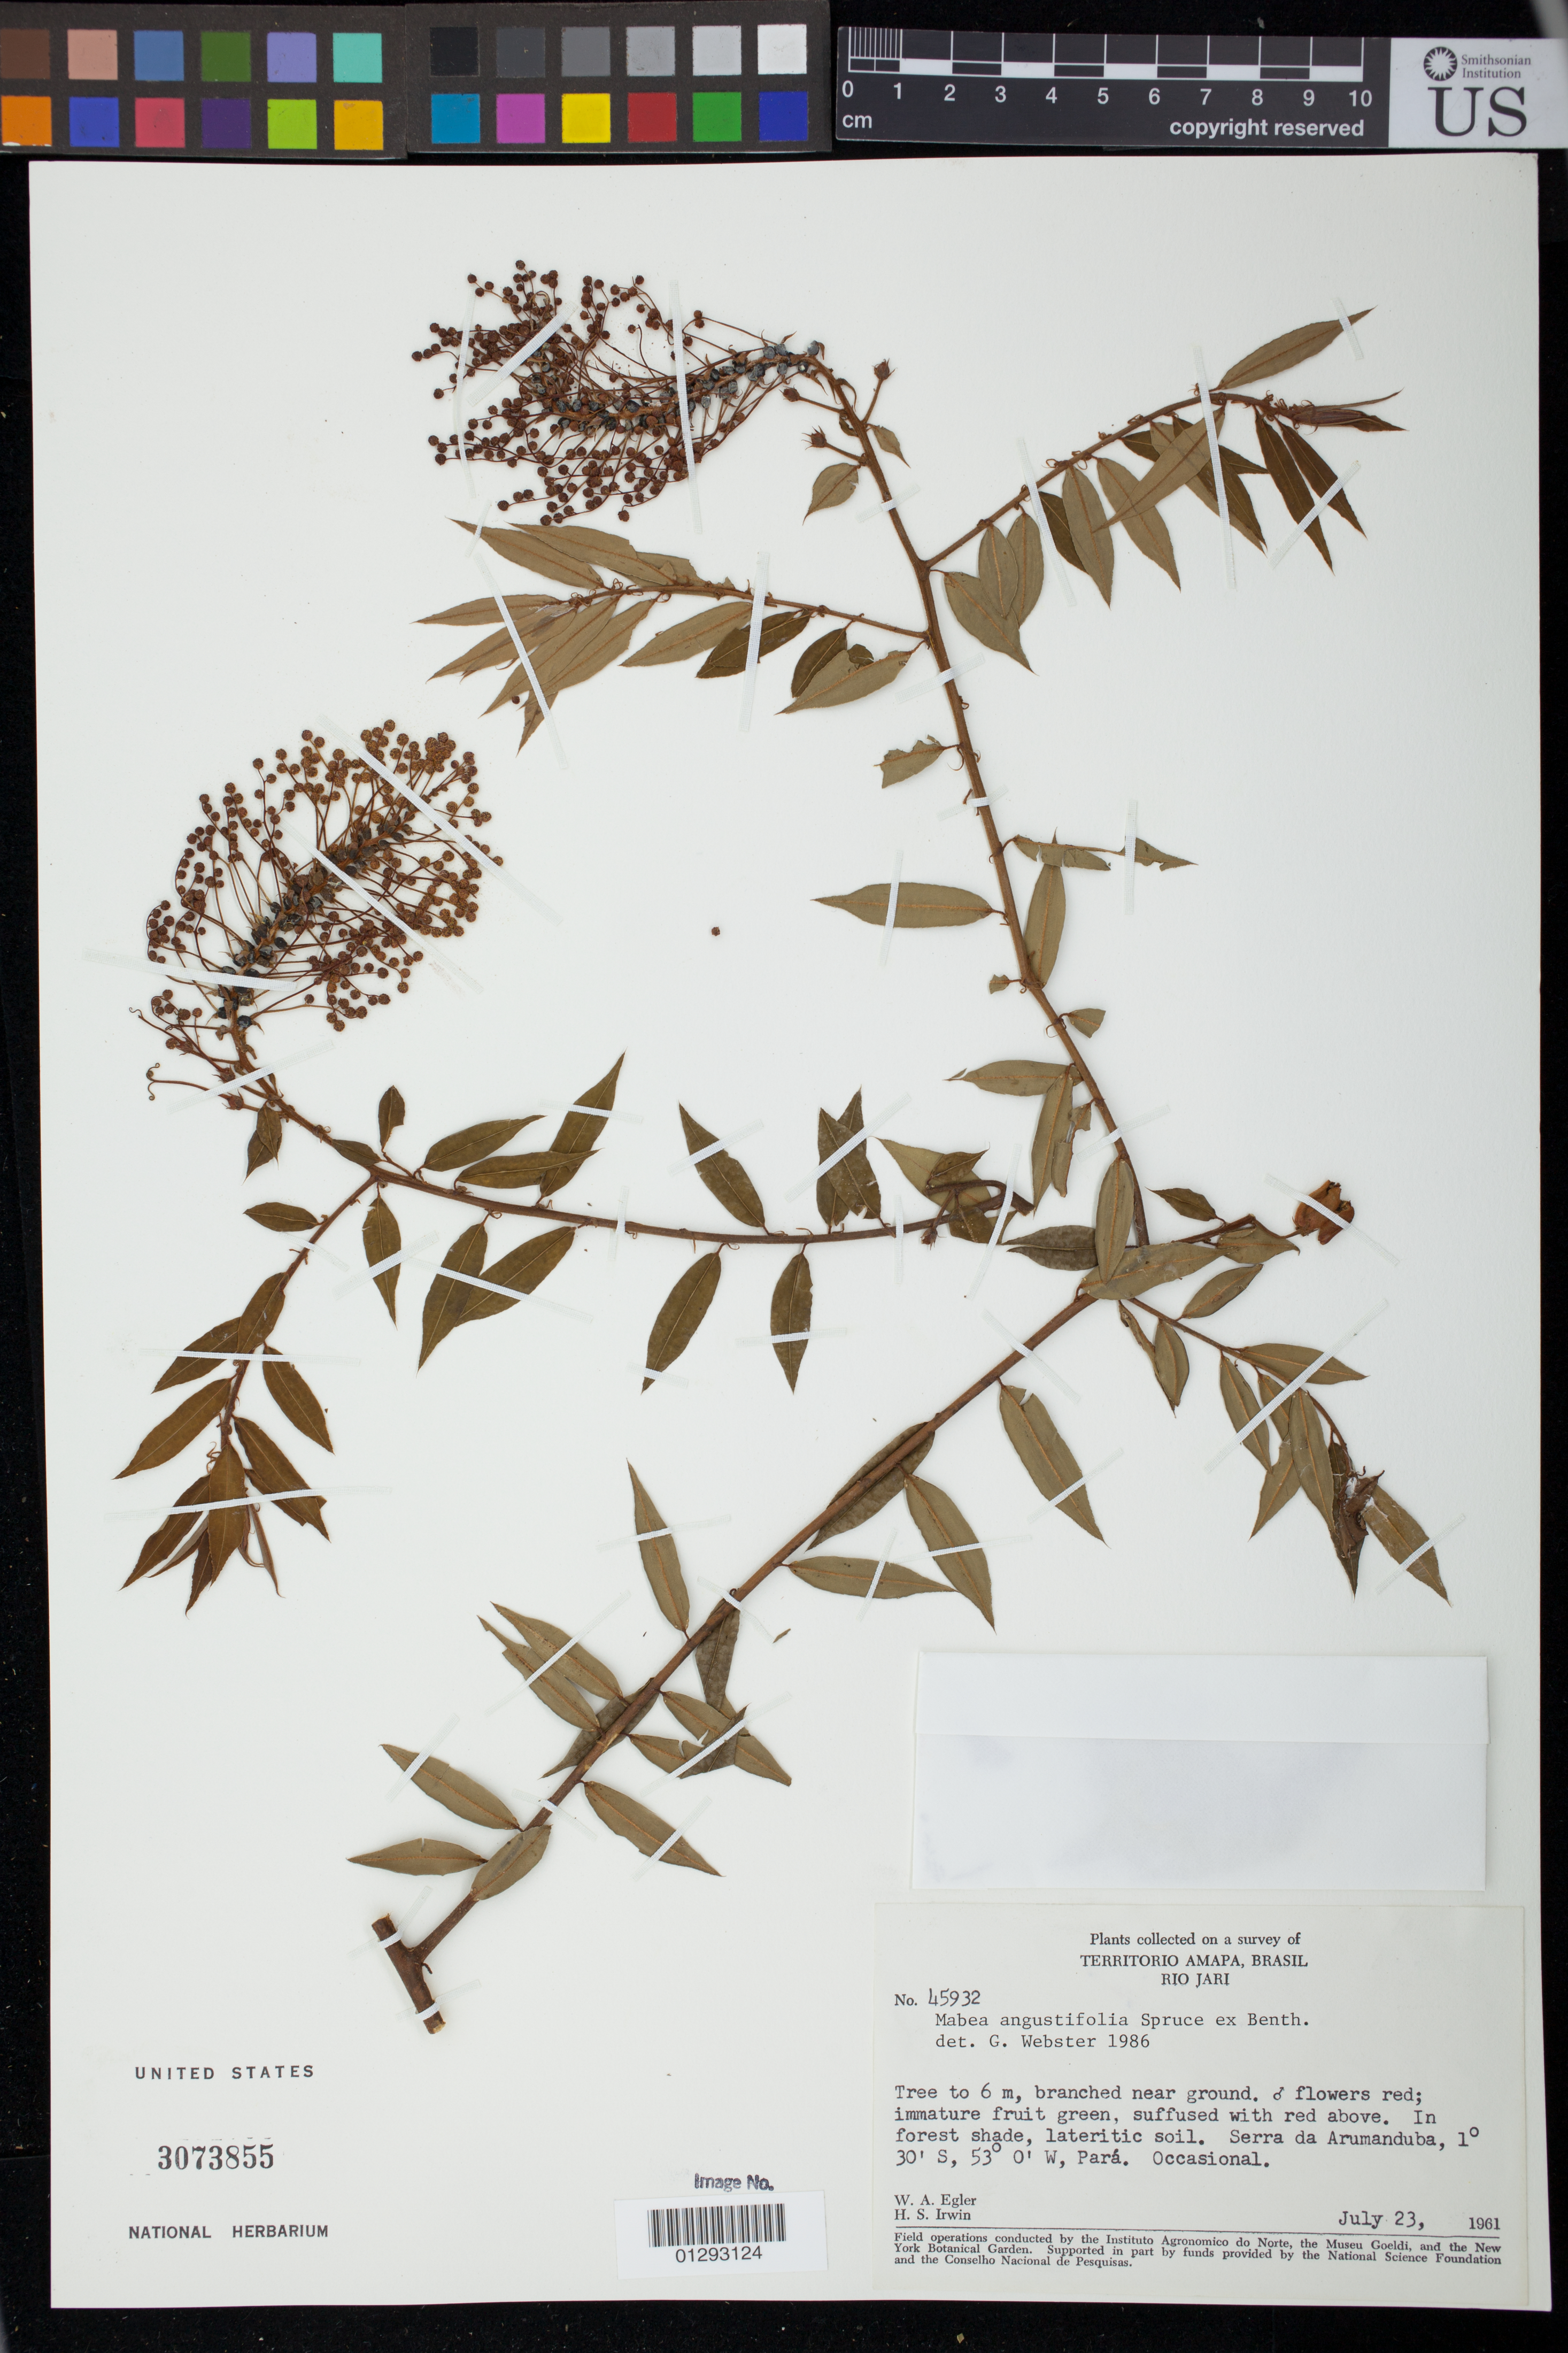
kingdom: Plantae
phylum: Tracheophyta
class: Magnoliopsida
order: Malpighiales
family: Euphorbiaceae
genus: Mabea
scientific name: Mabea angustifolia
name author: Spruce ex Benth.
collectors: W. A. Egler & H. Irwin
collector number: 45932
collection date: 1961-07-23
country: Brazil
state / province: Para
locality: Rio Jari. Serra da Arumanduba.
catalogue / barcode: US 3073855